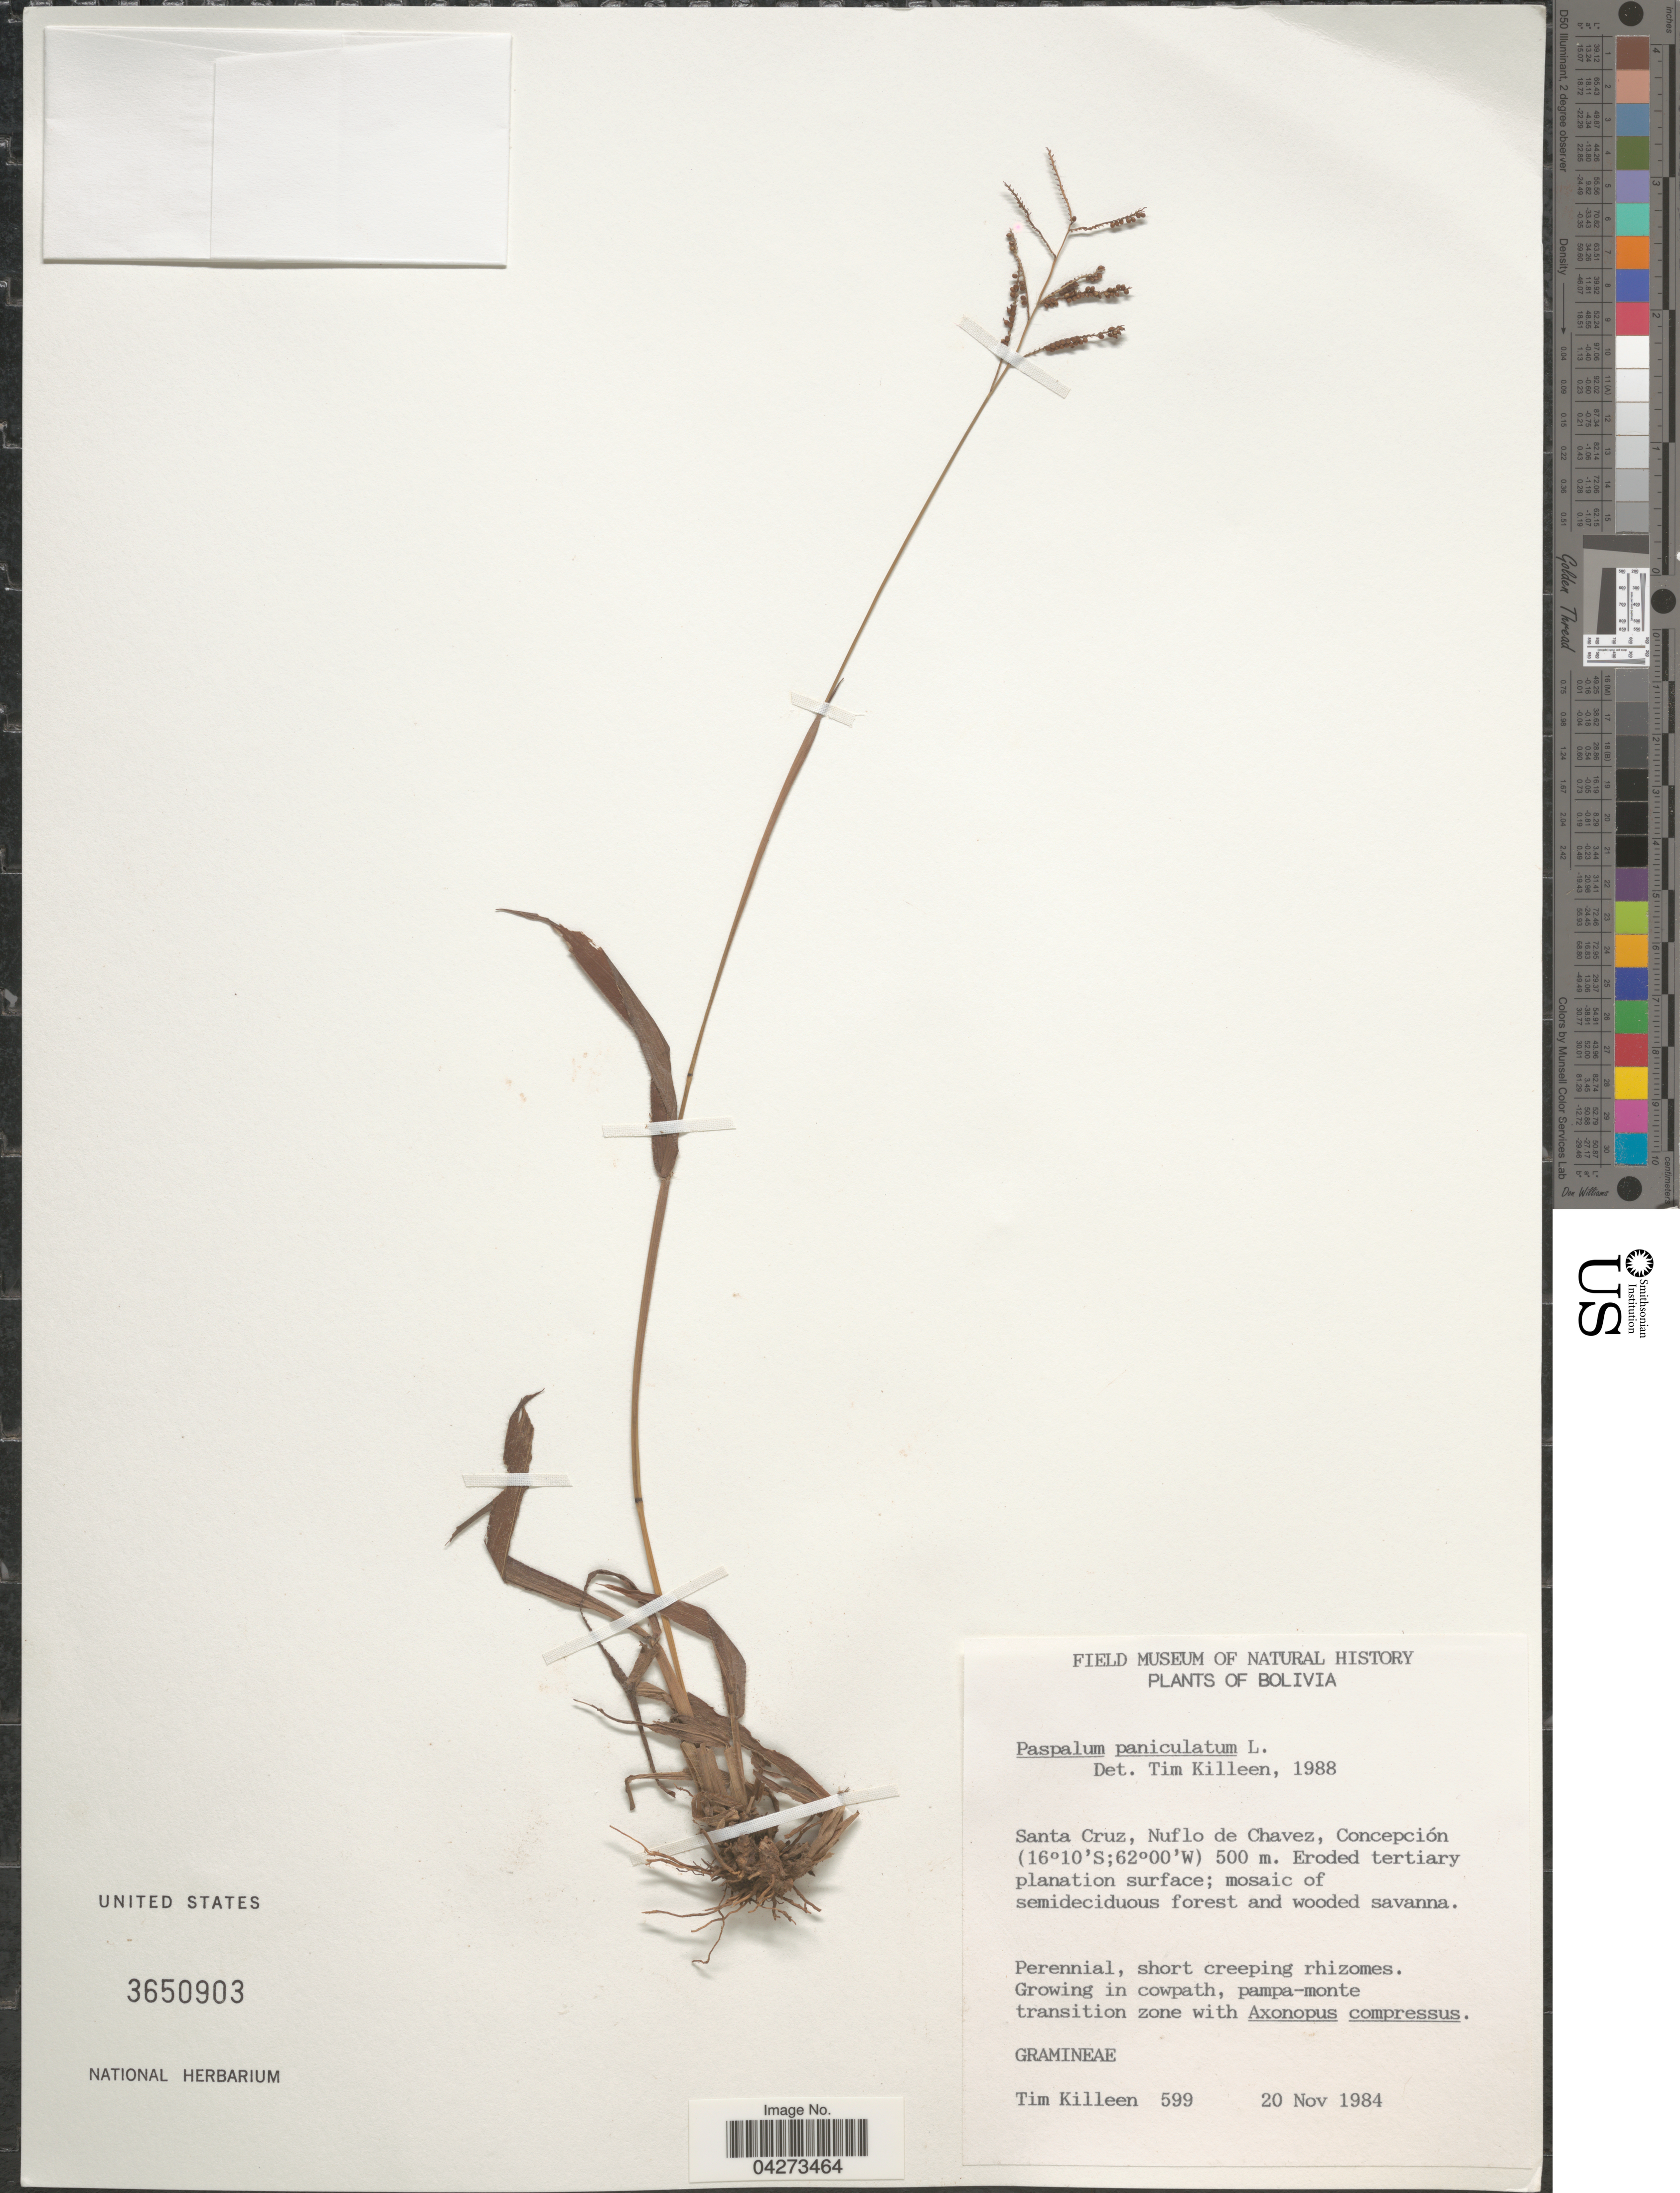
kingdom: Plantae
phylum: Tracheophyta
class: Liliopsida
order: Poales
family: Poaceae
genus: Paspalum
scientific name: Paspalum paniculatum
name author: L.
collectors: T. J. Killeen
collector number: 599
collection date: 1984-11-20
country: Bolivia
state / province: Santa Cruz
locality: Nuflo de Chavez, Concepción.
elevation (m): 500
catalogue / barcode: US 3650903